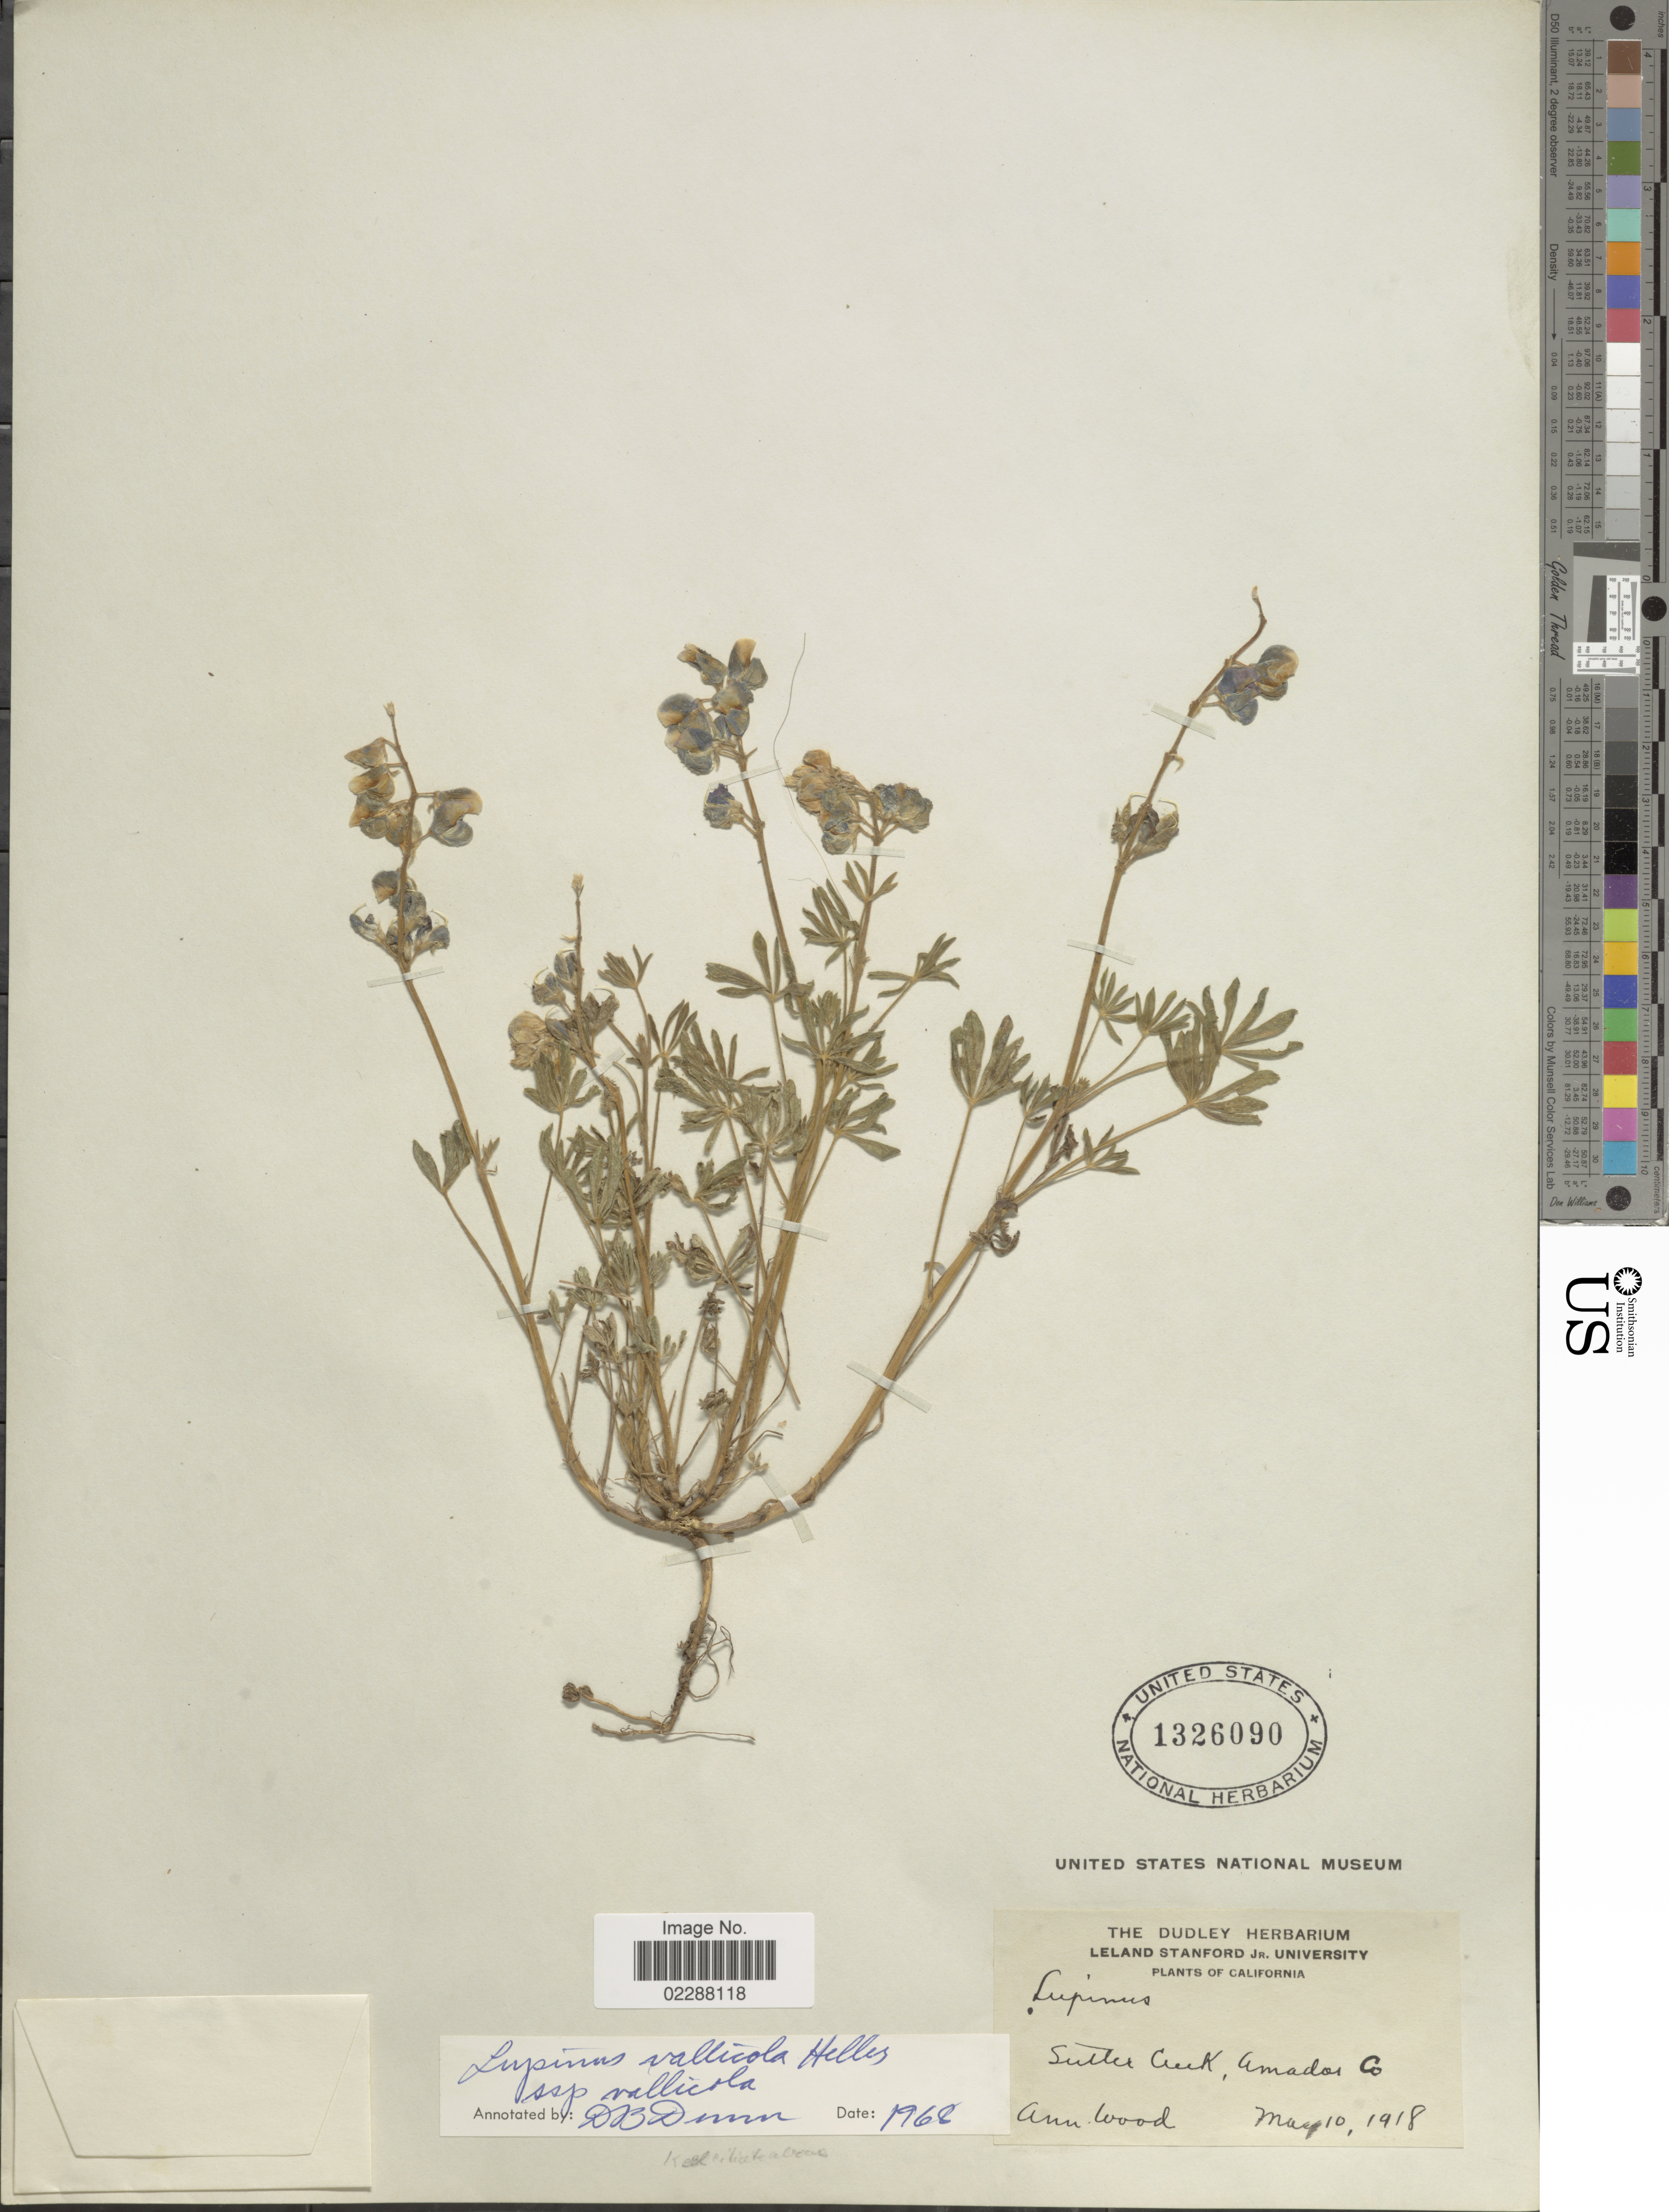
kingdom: Plantae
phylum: Tracheophyta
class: Magnoliopsida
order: Fabales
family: Fabaceae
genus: Lupinus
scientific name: Lupinus vallicola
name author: A. Heller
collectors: A. Wood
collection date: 1918-05-10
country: United States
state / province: California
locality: Gutler Creek, Amados Co.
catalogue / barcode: US 1326090